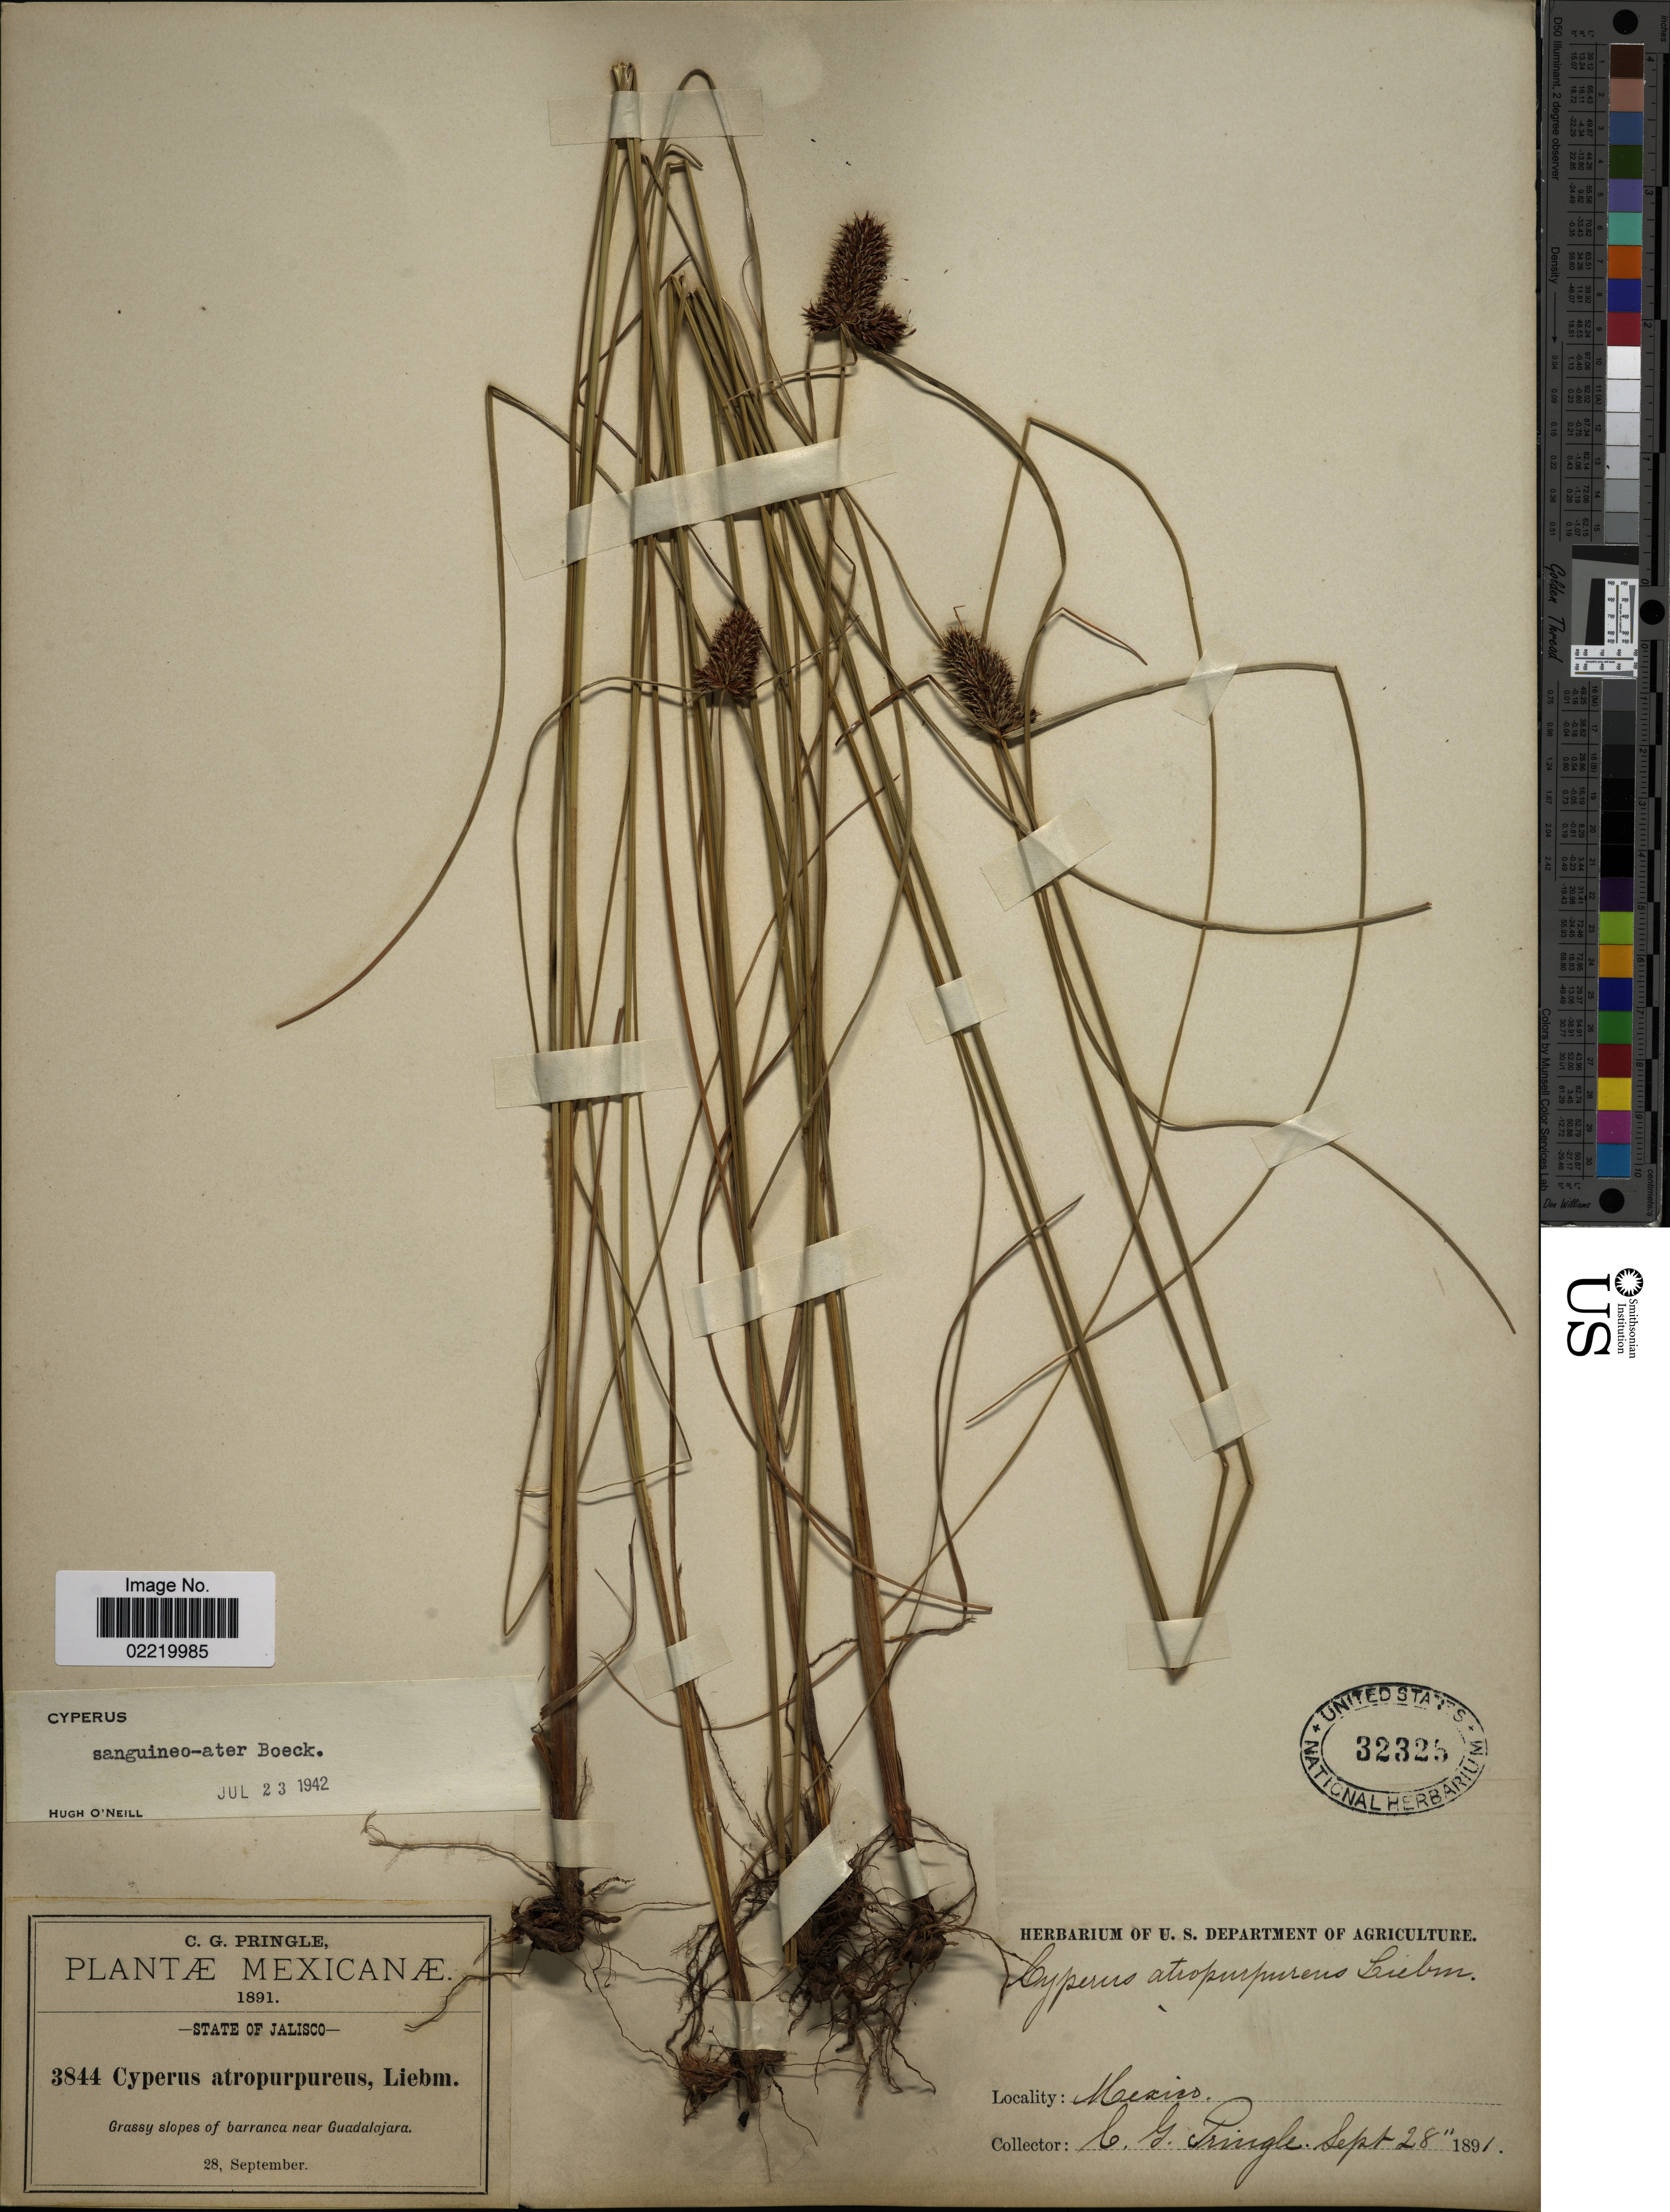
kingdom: Plantae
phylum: Tracheophyta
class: Liliopsida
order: Poales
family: Cyperaceae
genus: Cyperus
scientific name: Cyperus sanguineoater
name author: Boeckeler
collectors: C. G. Pringle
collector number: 3844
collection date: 1891-09-28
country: Mexico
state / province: Jalisco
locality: Grassy slopes of barranca near Guadalajara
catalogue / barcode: US 32325